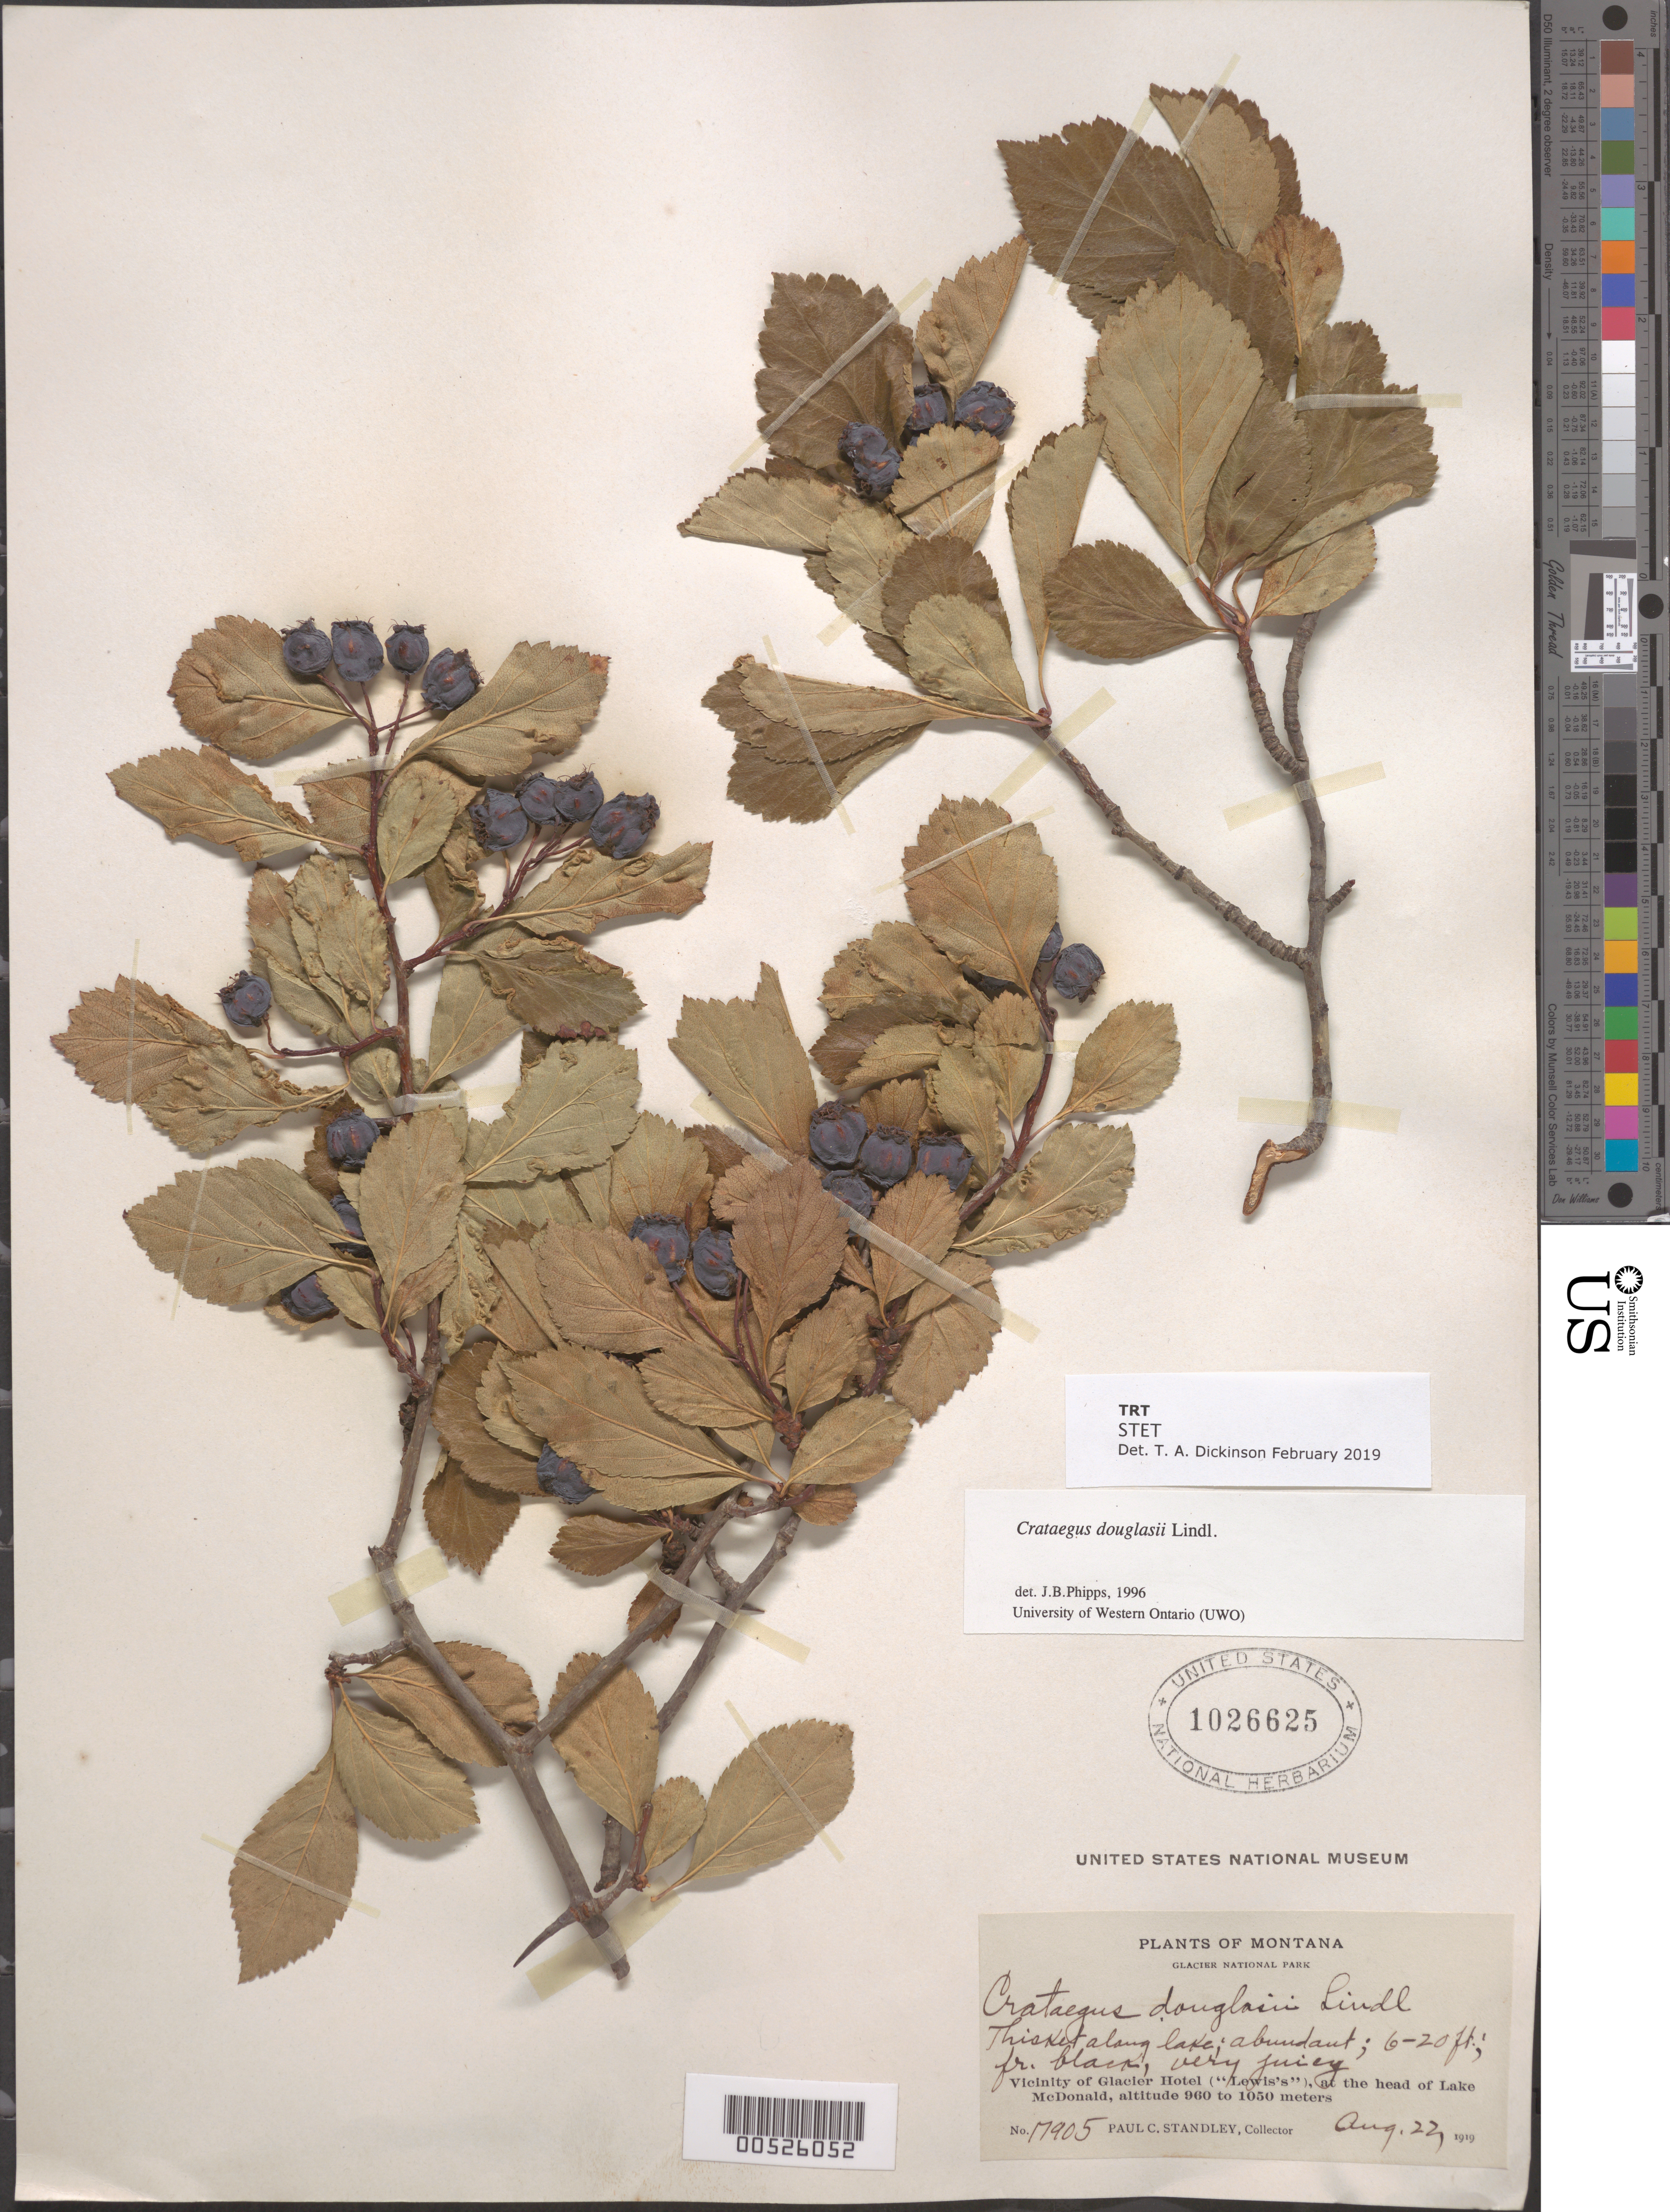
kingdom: Plantae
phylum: Tracheophyta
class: Magnoliopsida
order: Rosales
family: Rosaceae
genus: Crataegus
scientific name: Crataegus douglasii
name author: Lindl.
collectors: P. C. Standley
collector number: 17905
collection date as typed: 22 Aug 1919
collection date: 1919-08-22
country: United States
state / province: Montana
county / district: Flathead / Glacier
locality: Vicinity of Glacier Hotel ("Lewis's"), at the head of Lake McDonald. Glacier Nat'l Park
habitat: thicket along lake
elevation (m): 960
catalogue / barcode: US 1026625